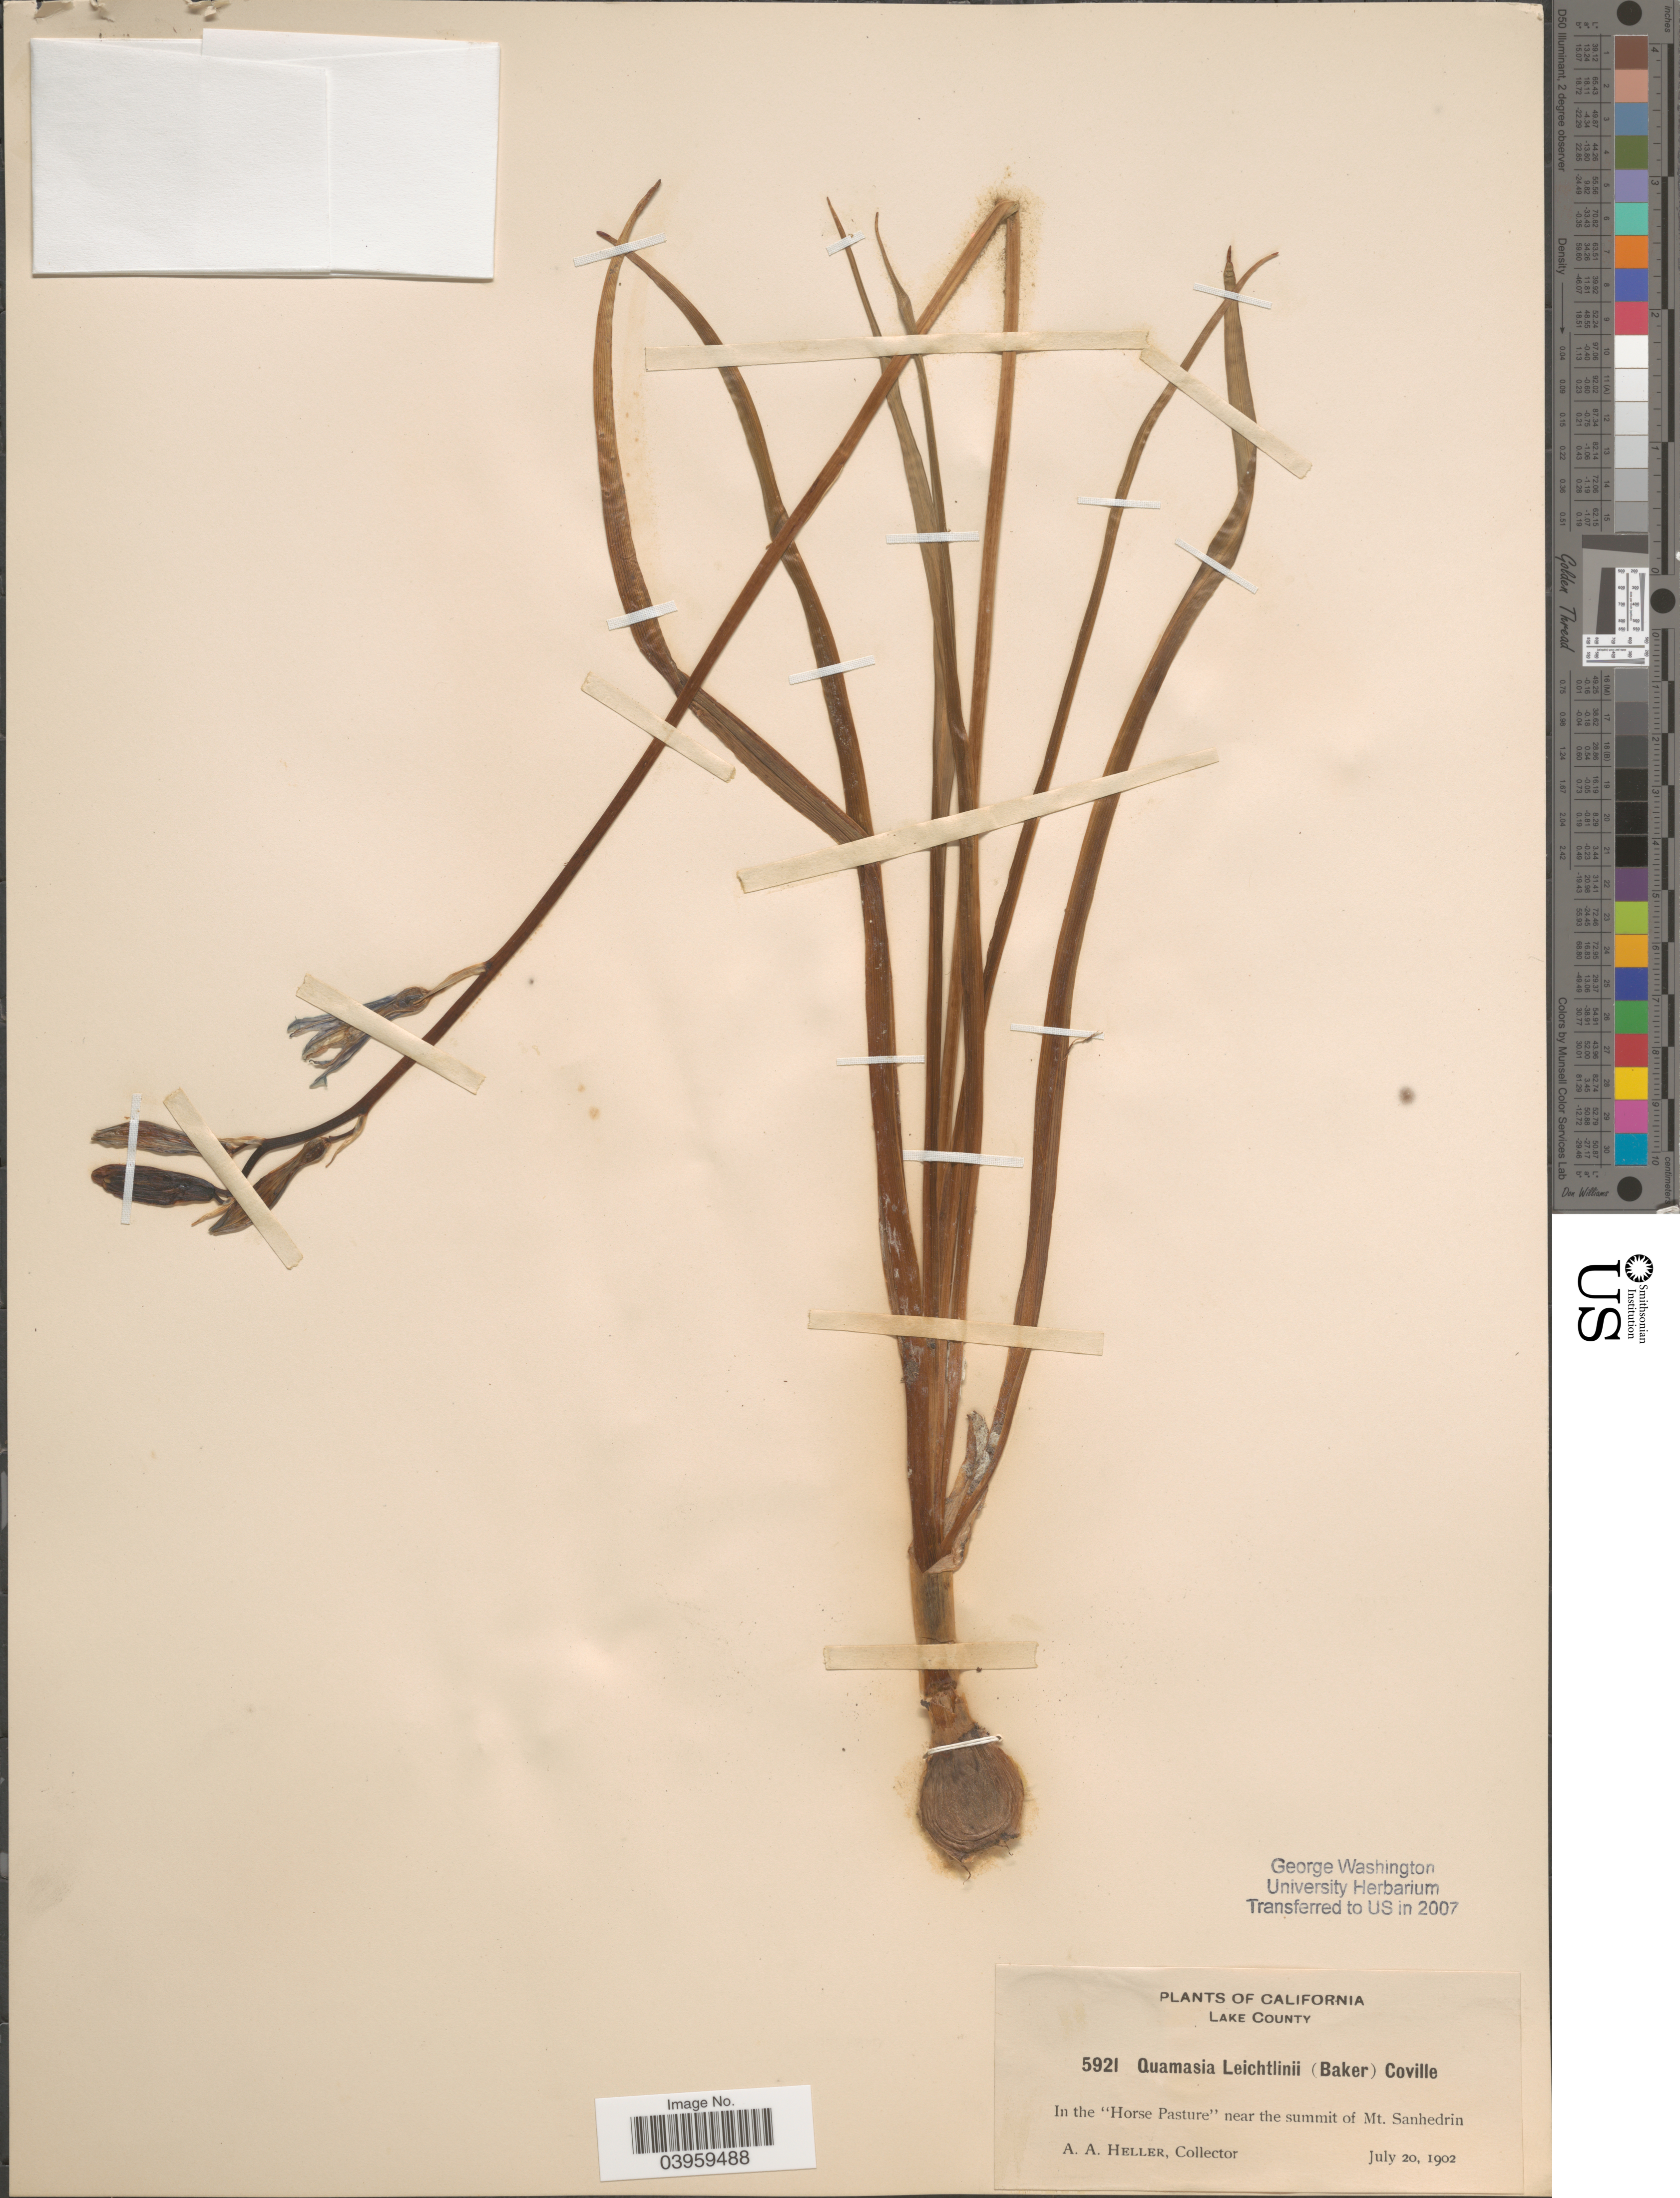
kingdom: Plantae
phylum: Tracheophyta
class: Liliopsida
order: Asparagales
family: Asparagaceae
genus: Camassia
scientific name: Camassia leichtlinii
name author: (Baker) S. Watson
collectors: A. A. Heller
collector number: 5921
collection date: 1902-07-20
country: United States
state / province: California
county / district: Lake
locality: Lake County. In the "Horse Pasture" near the summit of Mt. Sanhedrin.